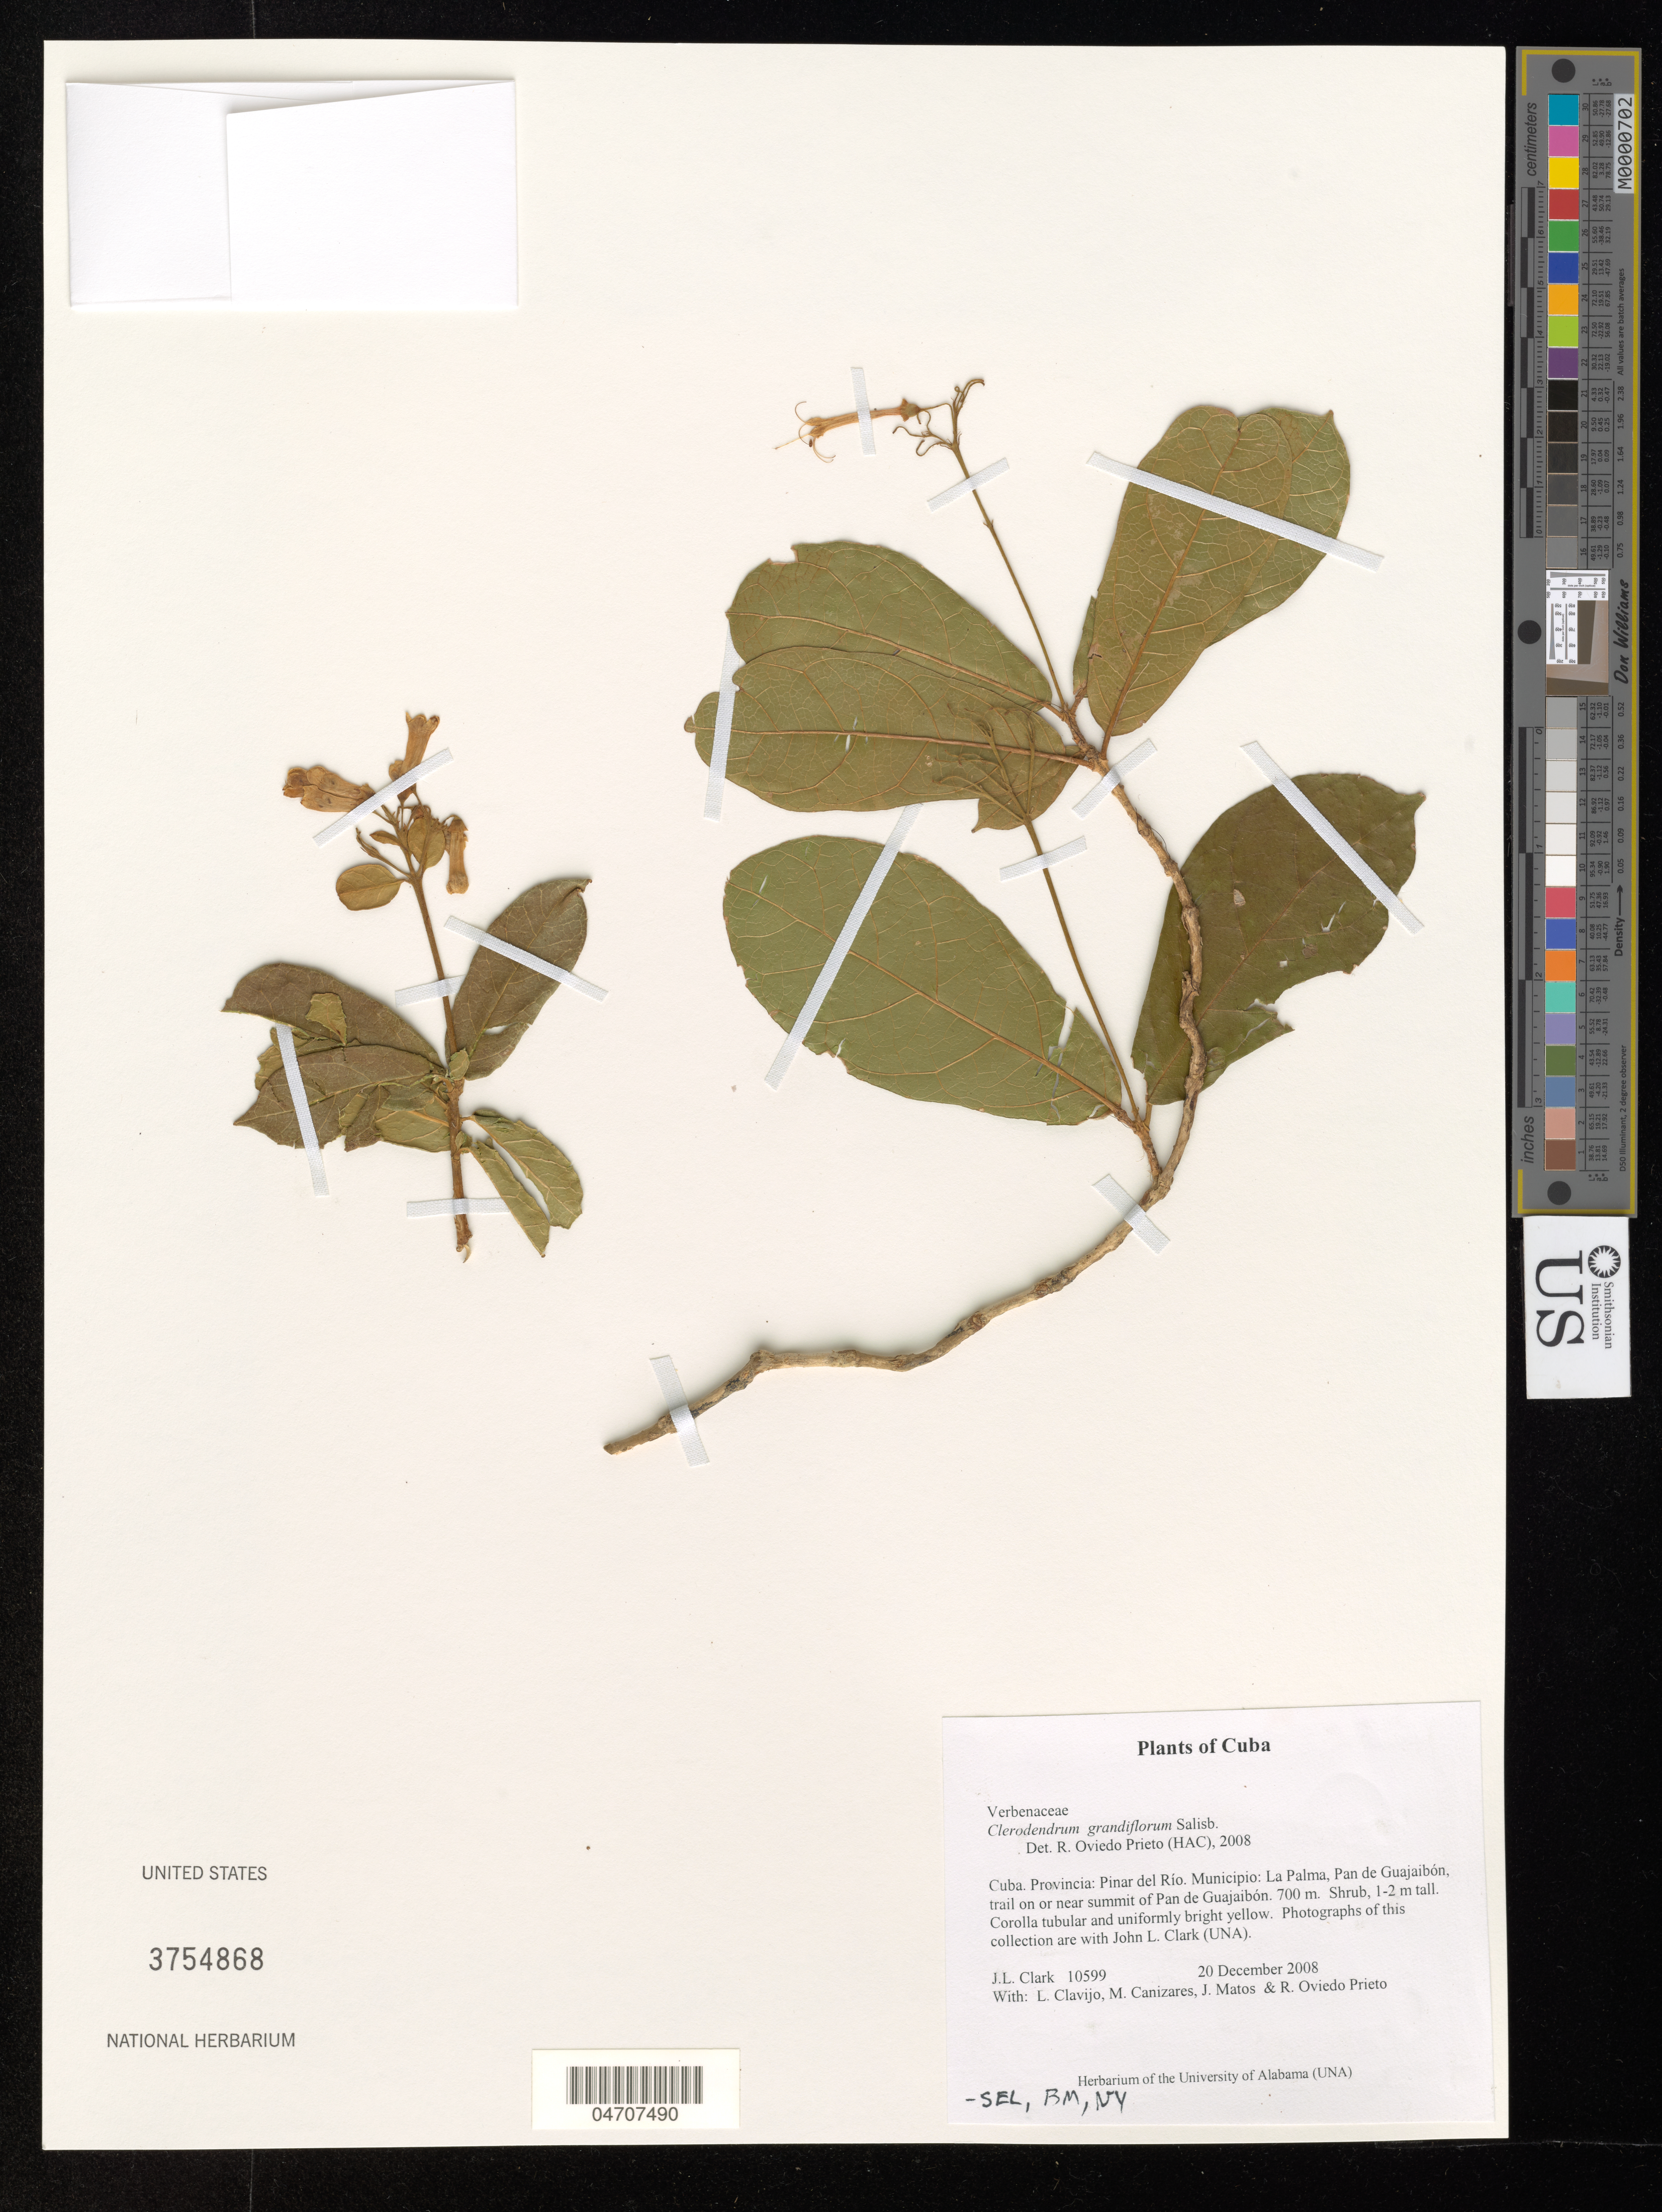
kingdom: Plantae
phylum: Tracheophyta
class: Magnoliopsida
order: Lamiales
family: Lamiaceae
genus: Clerodendrum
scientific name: Clerodendrum grandiflorum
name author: (Hook.) Schauer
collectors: J. L. Clark, L. Clavijo, M. Canizares & J. Matos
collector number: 10599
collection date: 2008-12-20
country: Cuba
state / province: Pinar del Río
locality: Municipio: La Palma, Pan de Guajaibón, trail on or near summit of Pan de Guajaibón.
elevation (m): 700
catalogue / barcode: US 3754868